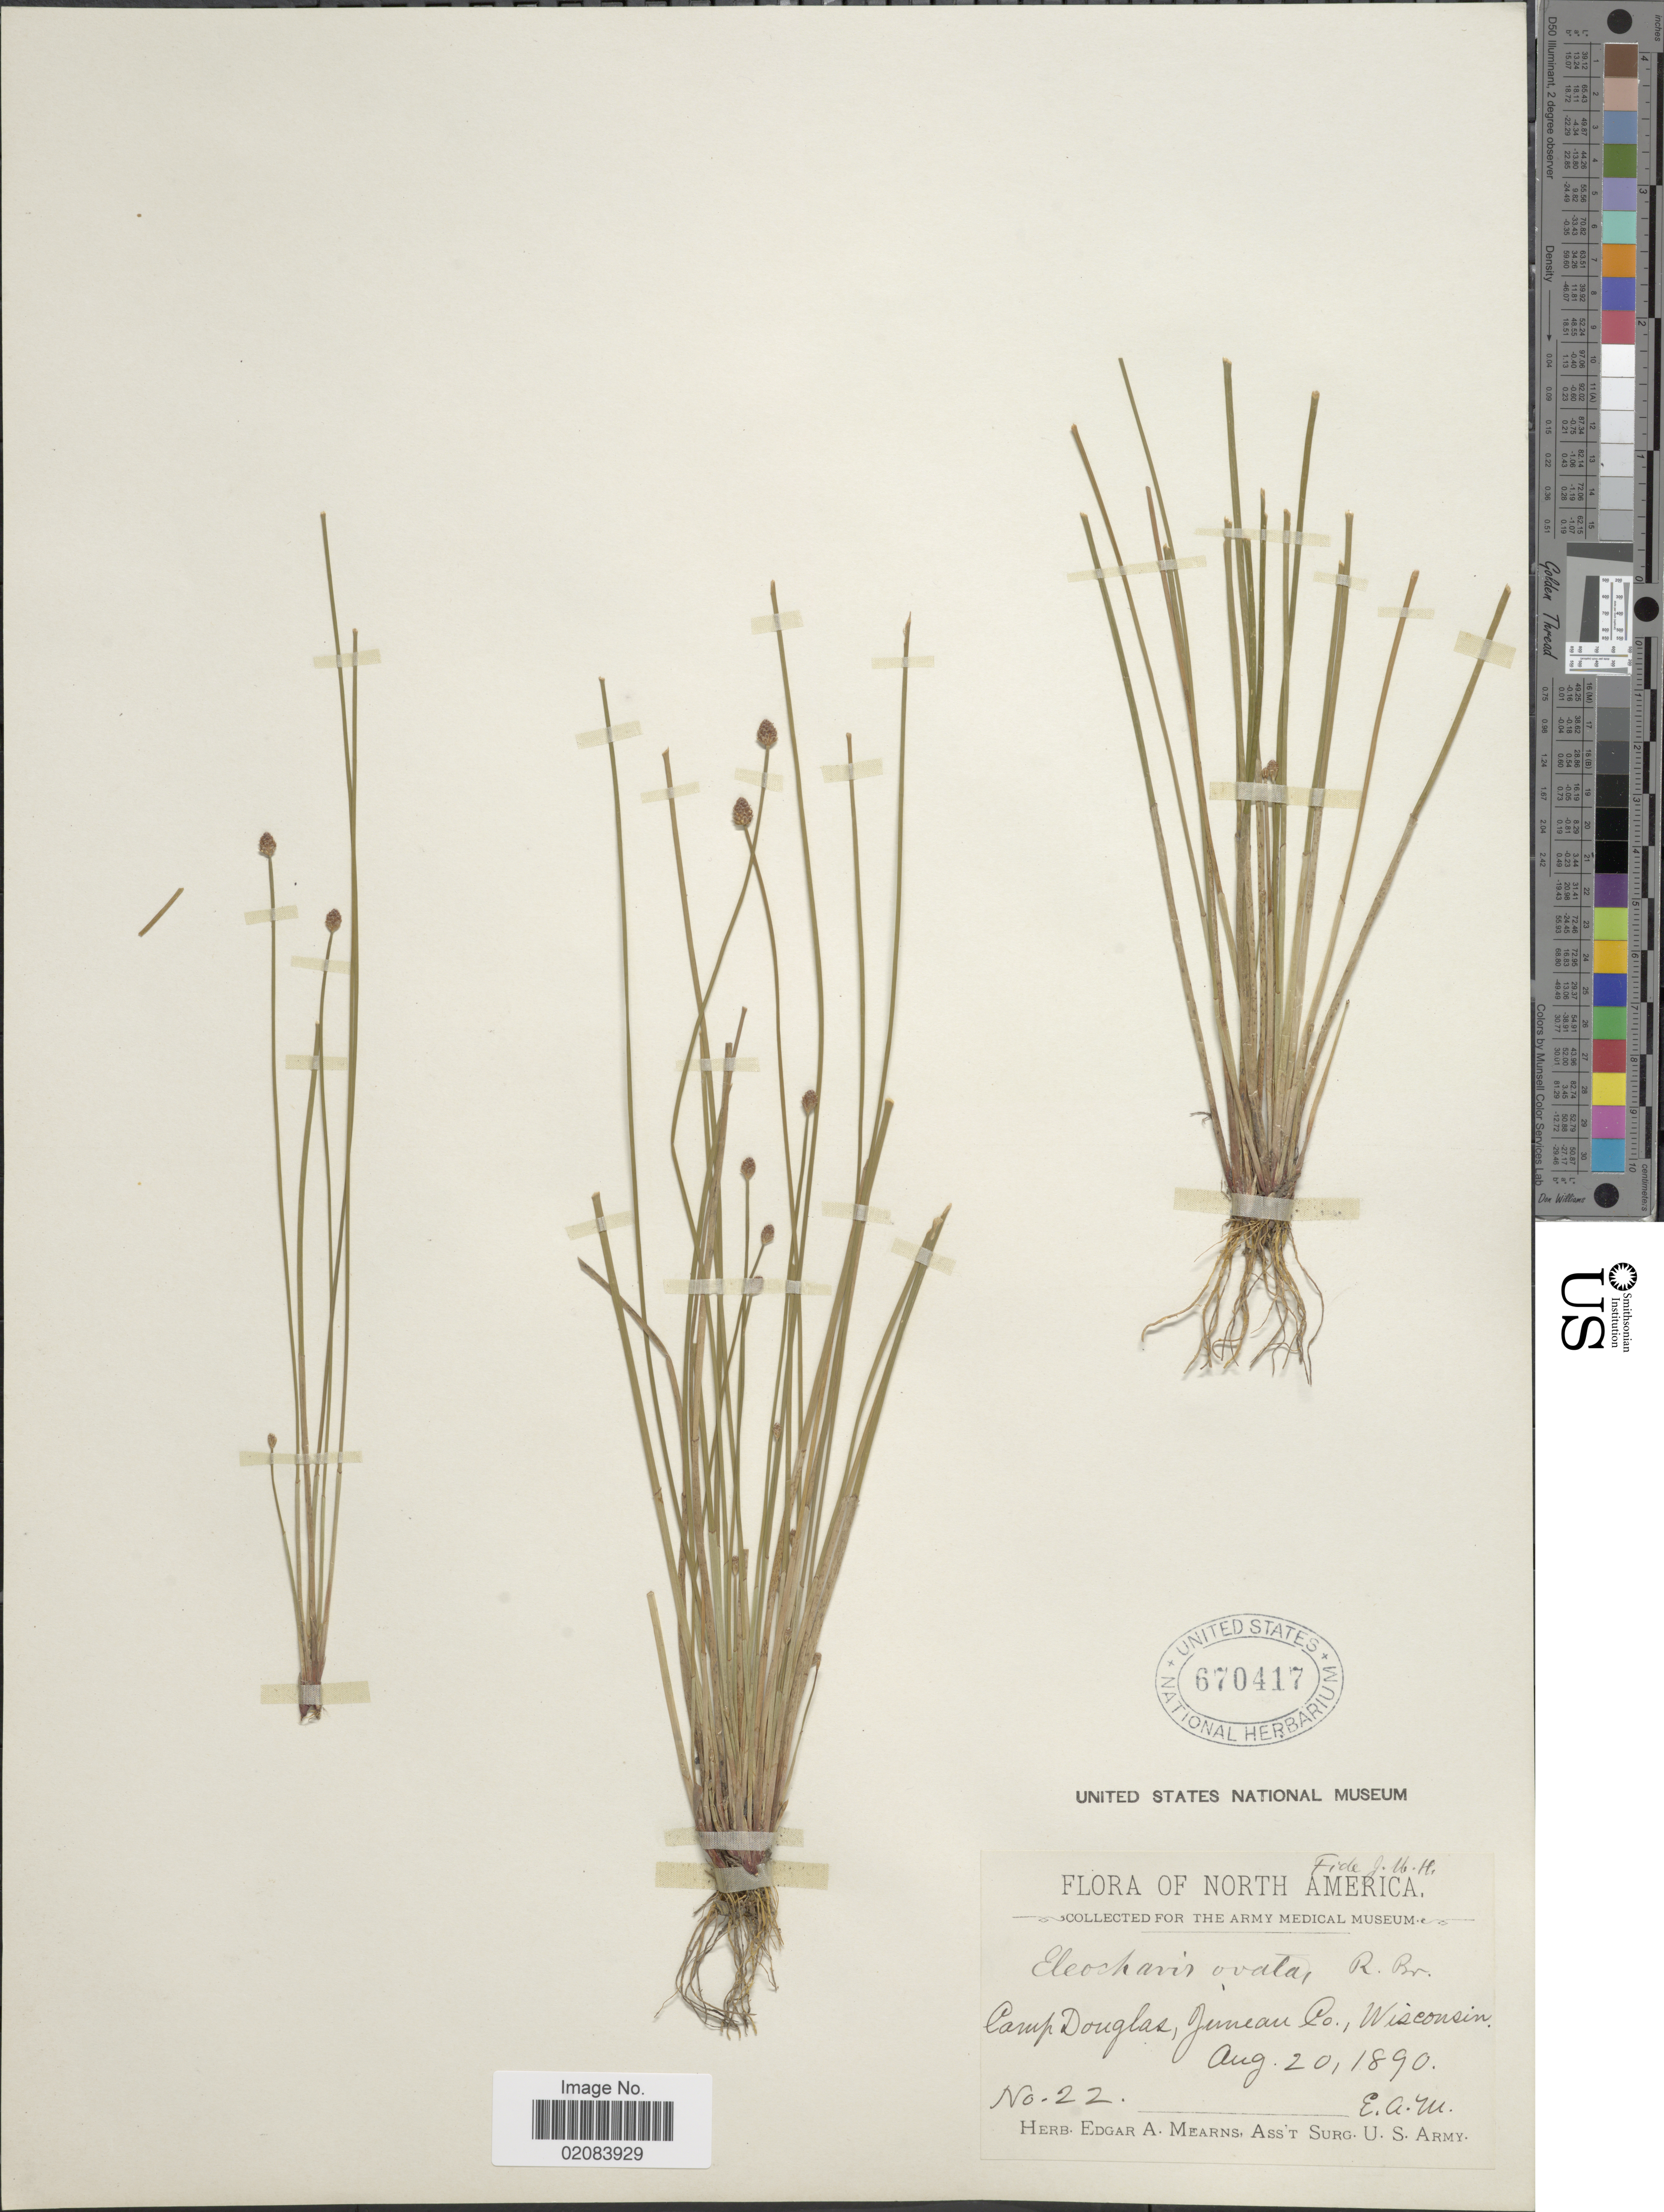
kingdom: Plantae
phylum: Tracheophyta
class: Liliopsida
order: Poales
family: Cyperaceae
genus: Eleocharis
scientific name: Eleocharis ovata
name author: (Roth) Roem. & Schult.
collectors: E. A. Mearns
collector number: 22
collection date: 1890-08-20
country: United States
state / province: Wisconsin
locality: Camp Douglas, Juneau Co.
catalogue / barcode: US 670417